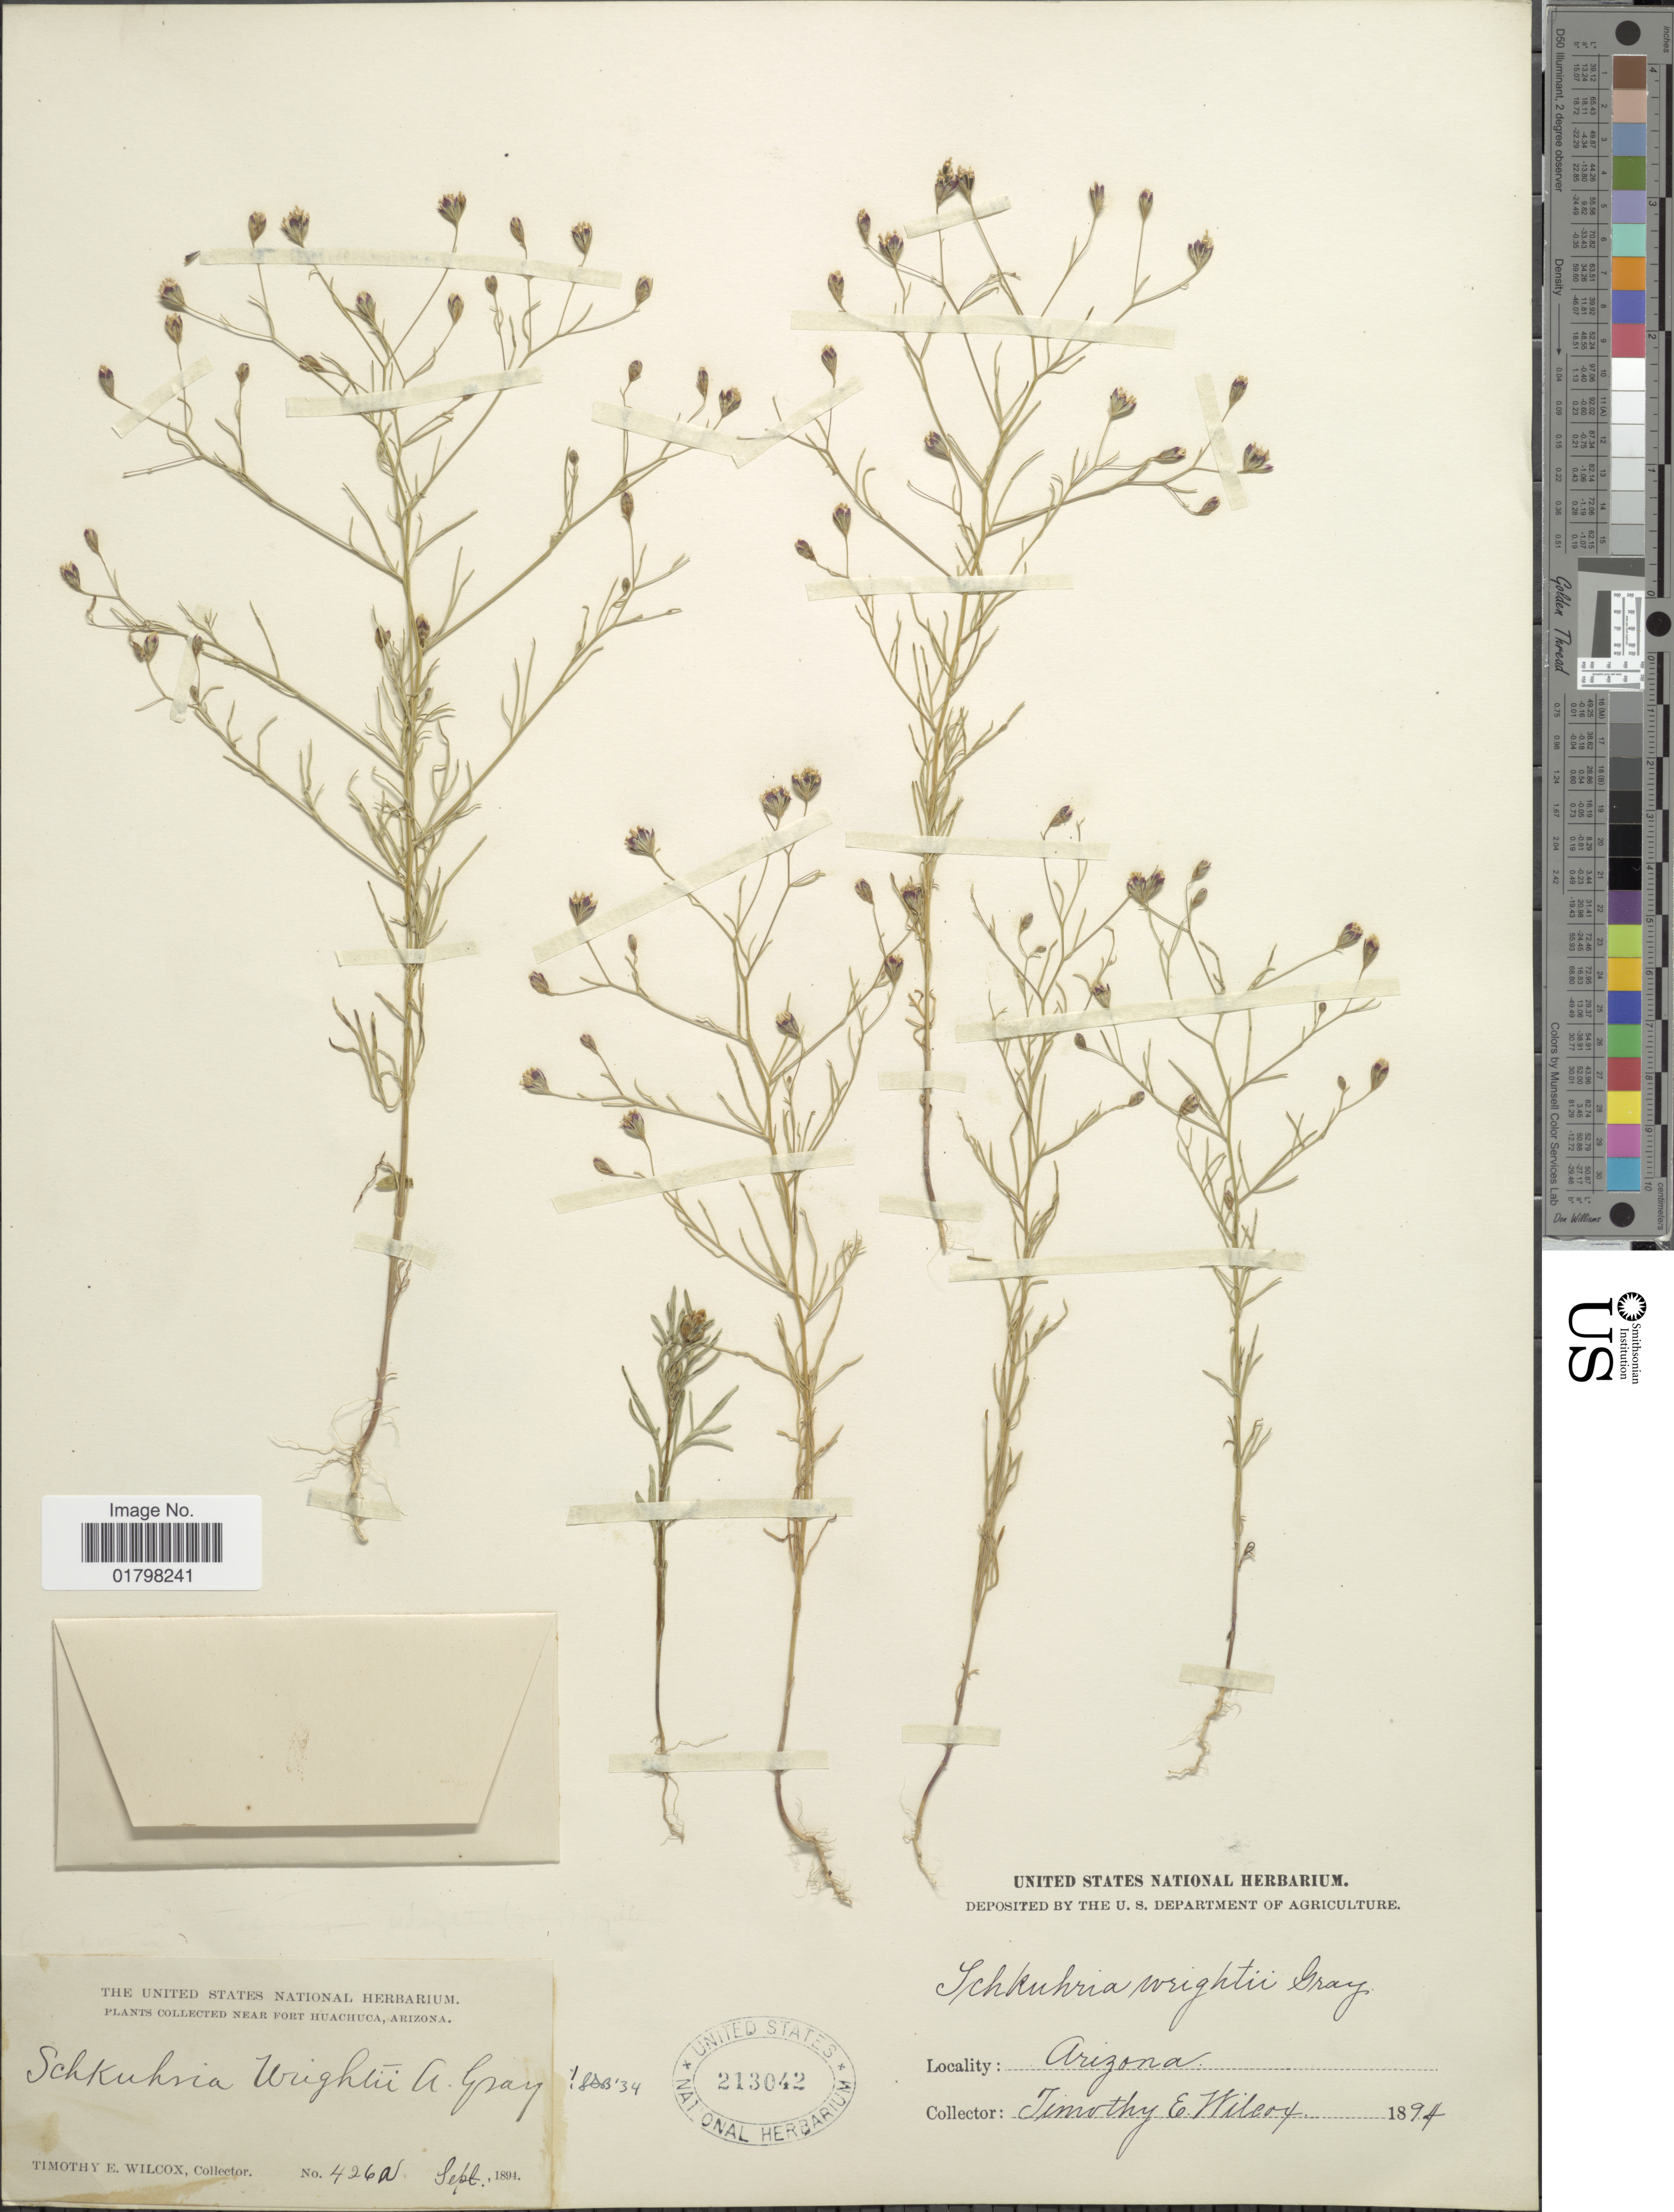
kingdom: Plantae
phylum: Tracheophyta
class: Magnoliopsida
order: Asterales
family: Asteraceae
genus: Schkuhria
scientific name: Schkuhria wislizeni var. wrightii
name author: (A. Gray) S.F. Blake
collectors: T. E. Wilcox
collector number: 426a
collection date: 1894-09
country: United States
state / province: Arizona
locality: Near Fort Huachuca, Arizona.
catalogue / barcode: US 213042